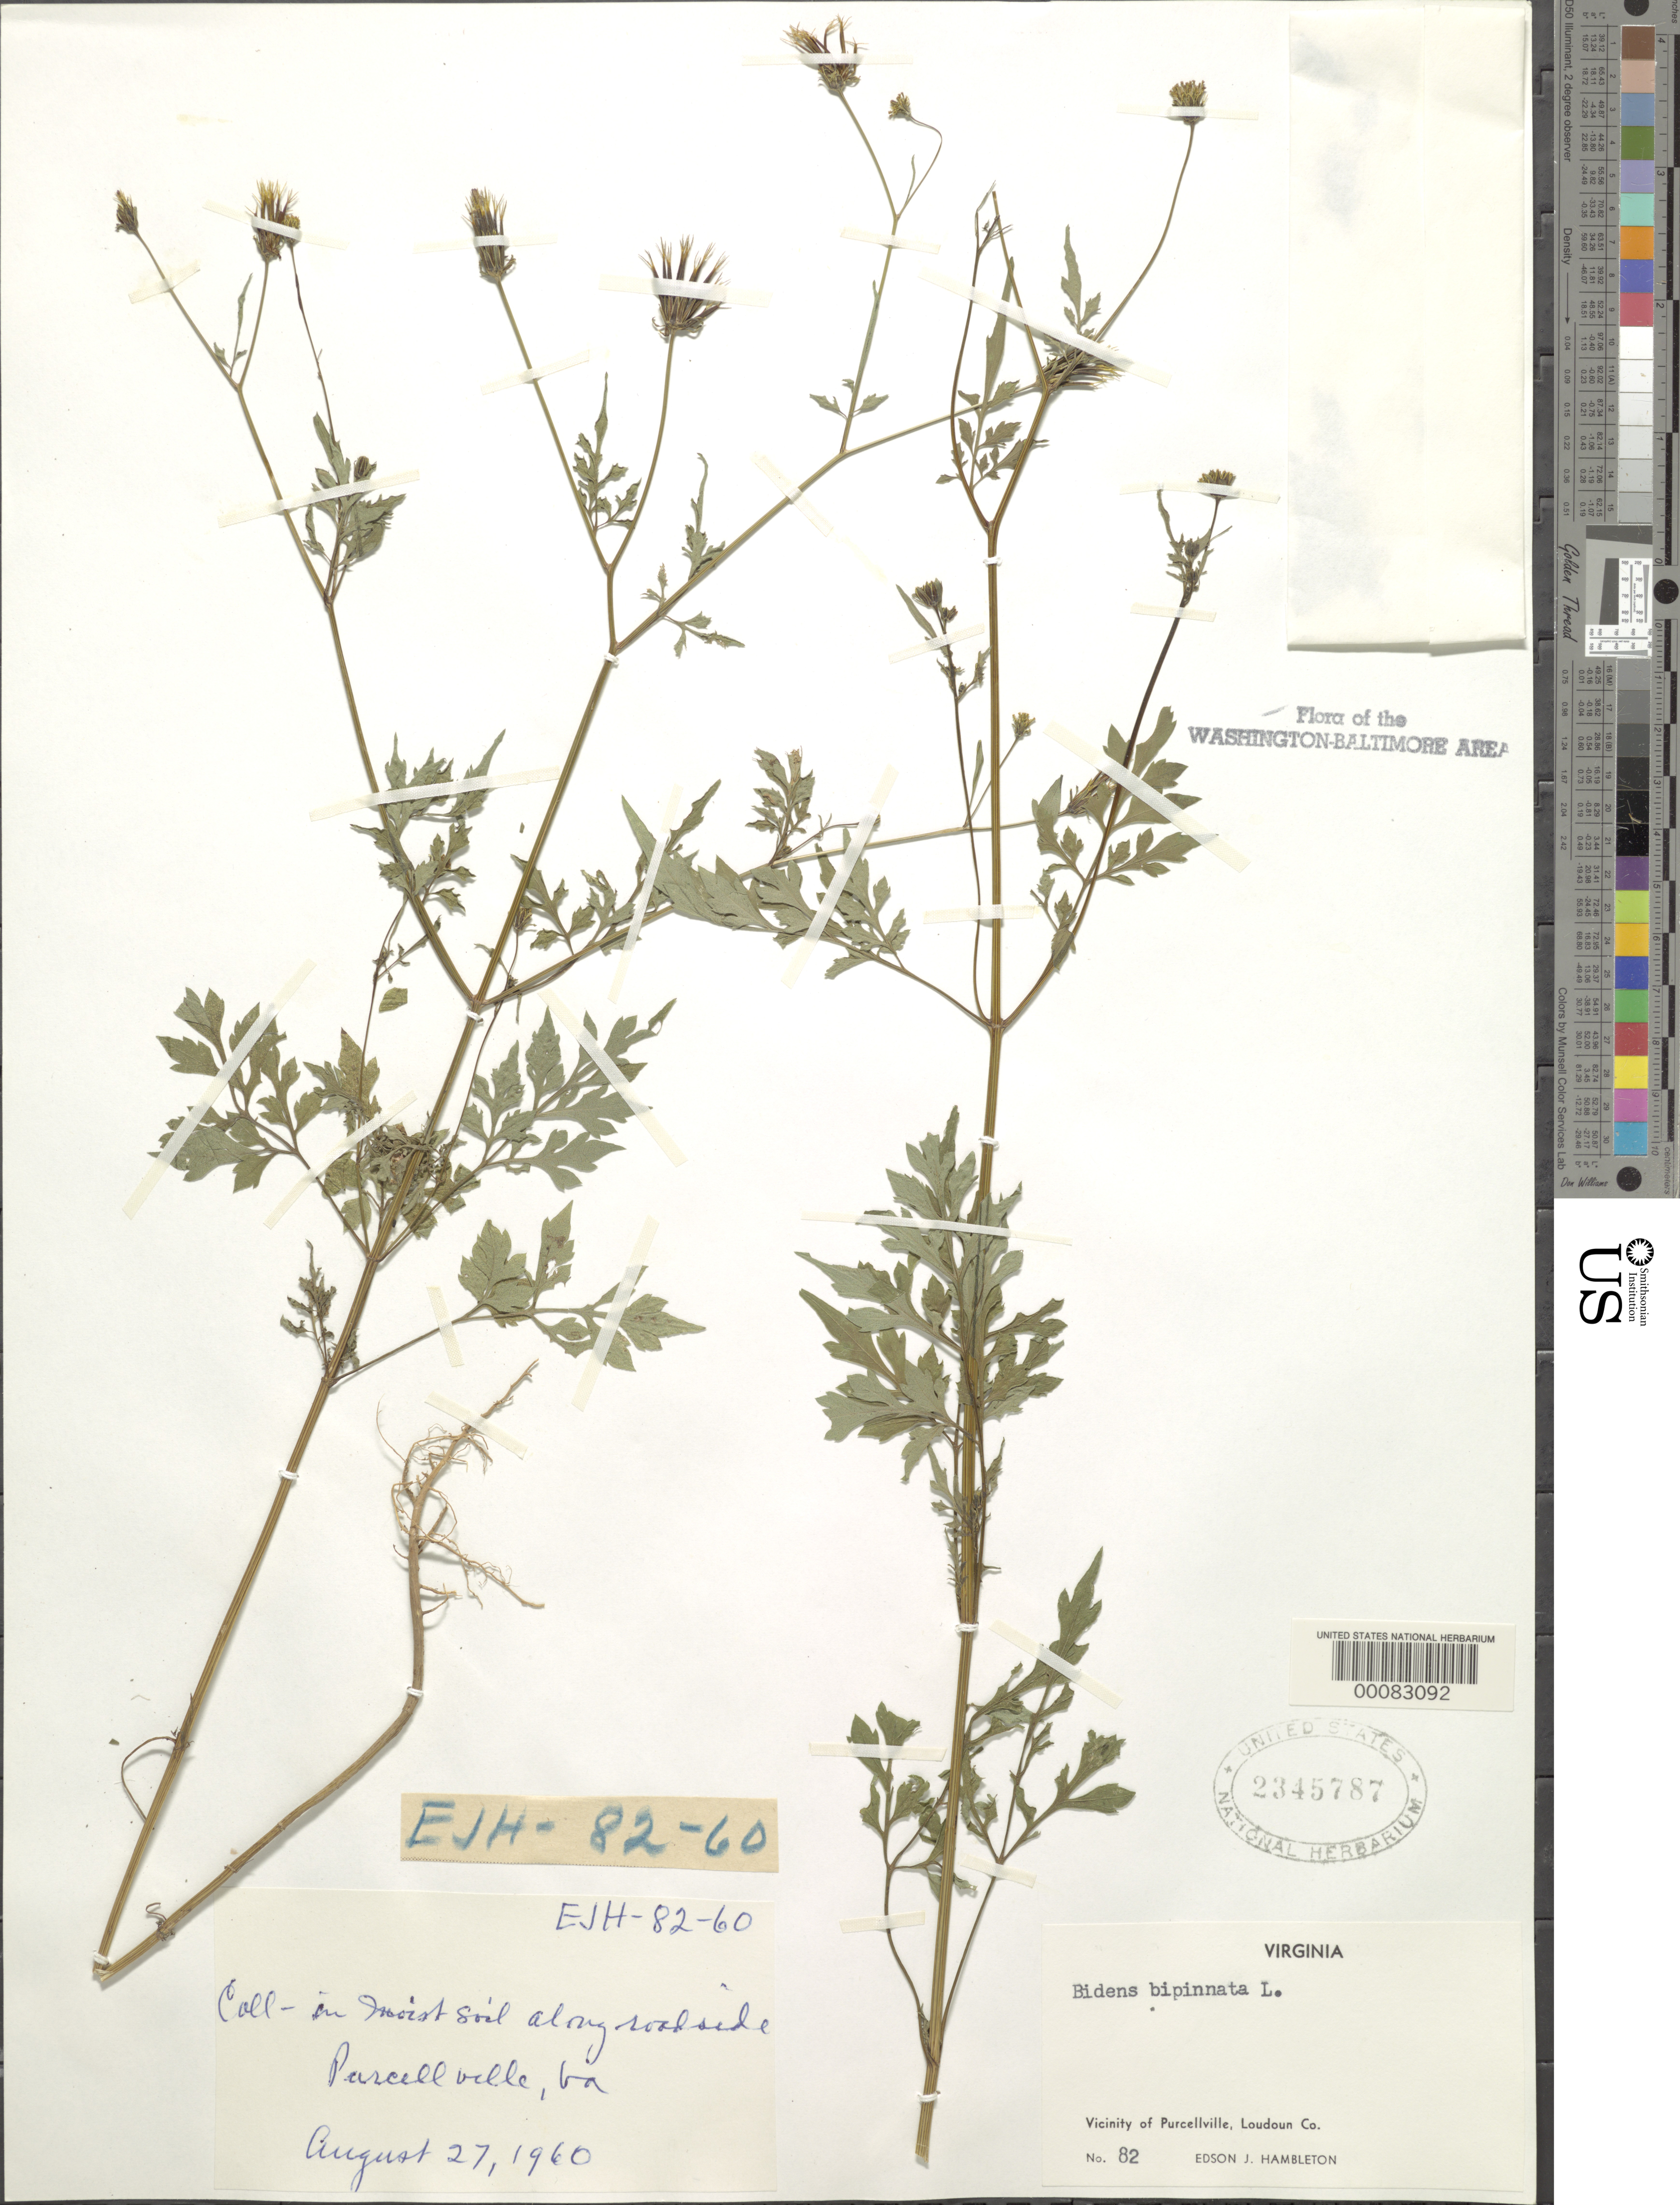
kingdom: Plantae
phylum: Tracheophyta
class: Magnoliopsida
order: Asterales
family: Asteraceae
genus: Bidens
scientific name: Bidens bipinnata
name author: L.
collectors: E. Hambleton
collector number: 82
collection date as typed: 27 Aug 1960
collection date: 1960-08-27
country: United States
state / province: Virginia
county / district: Loudoun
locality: Purcellville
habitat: Roadside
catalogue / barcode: US 2345787